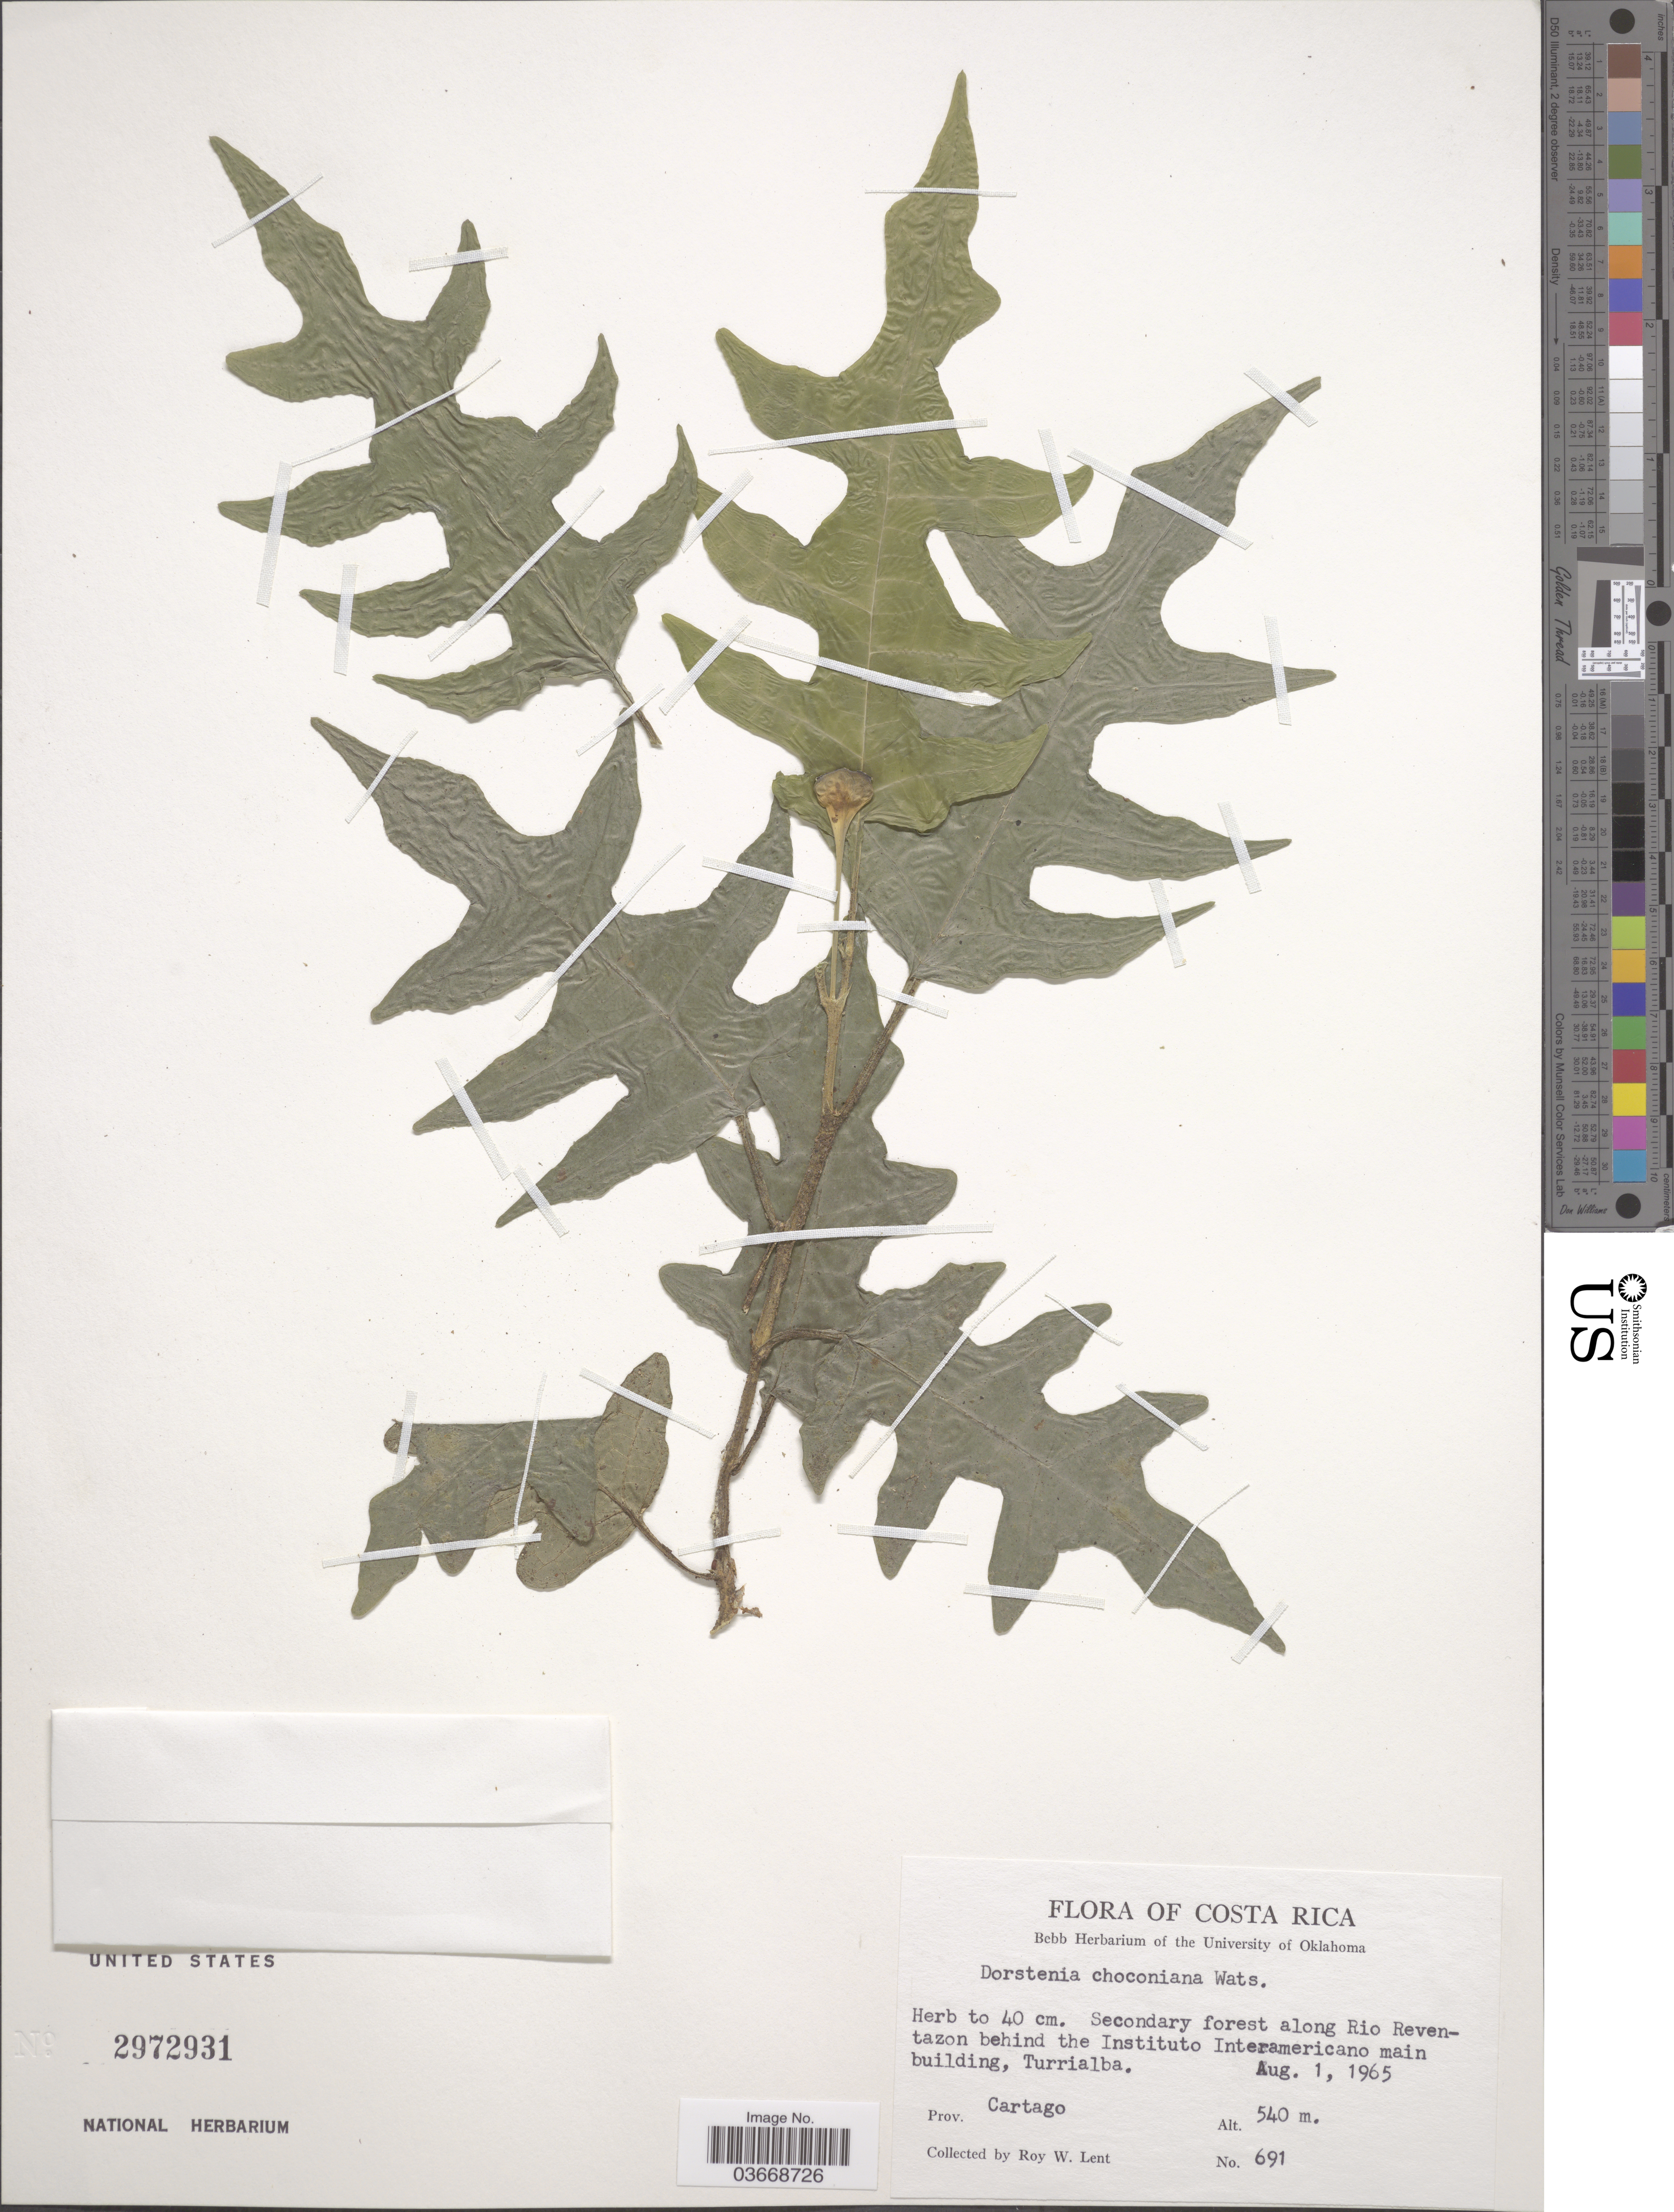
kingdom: Plantae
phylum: Tracheophyta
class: Magnoliopsida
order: Rosales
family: Moraceae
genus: Dorstenia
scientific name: Dorstenia choconiana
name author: S. Watson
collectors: R. W. Lent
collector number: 691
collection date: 1965-08-01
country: Costa Rica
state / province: Cartago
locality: Secondary forest along Rio Reventazon behind the Instituto Interamericano main building, Turrialba.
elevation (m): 540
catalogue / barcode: US 2972931